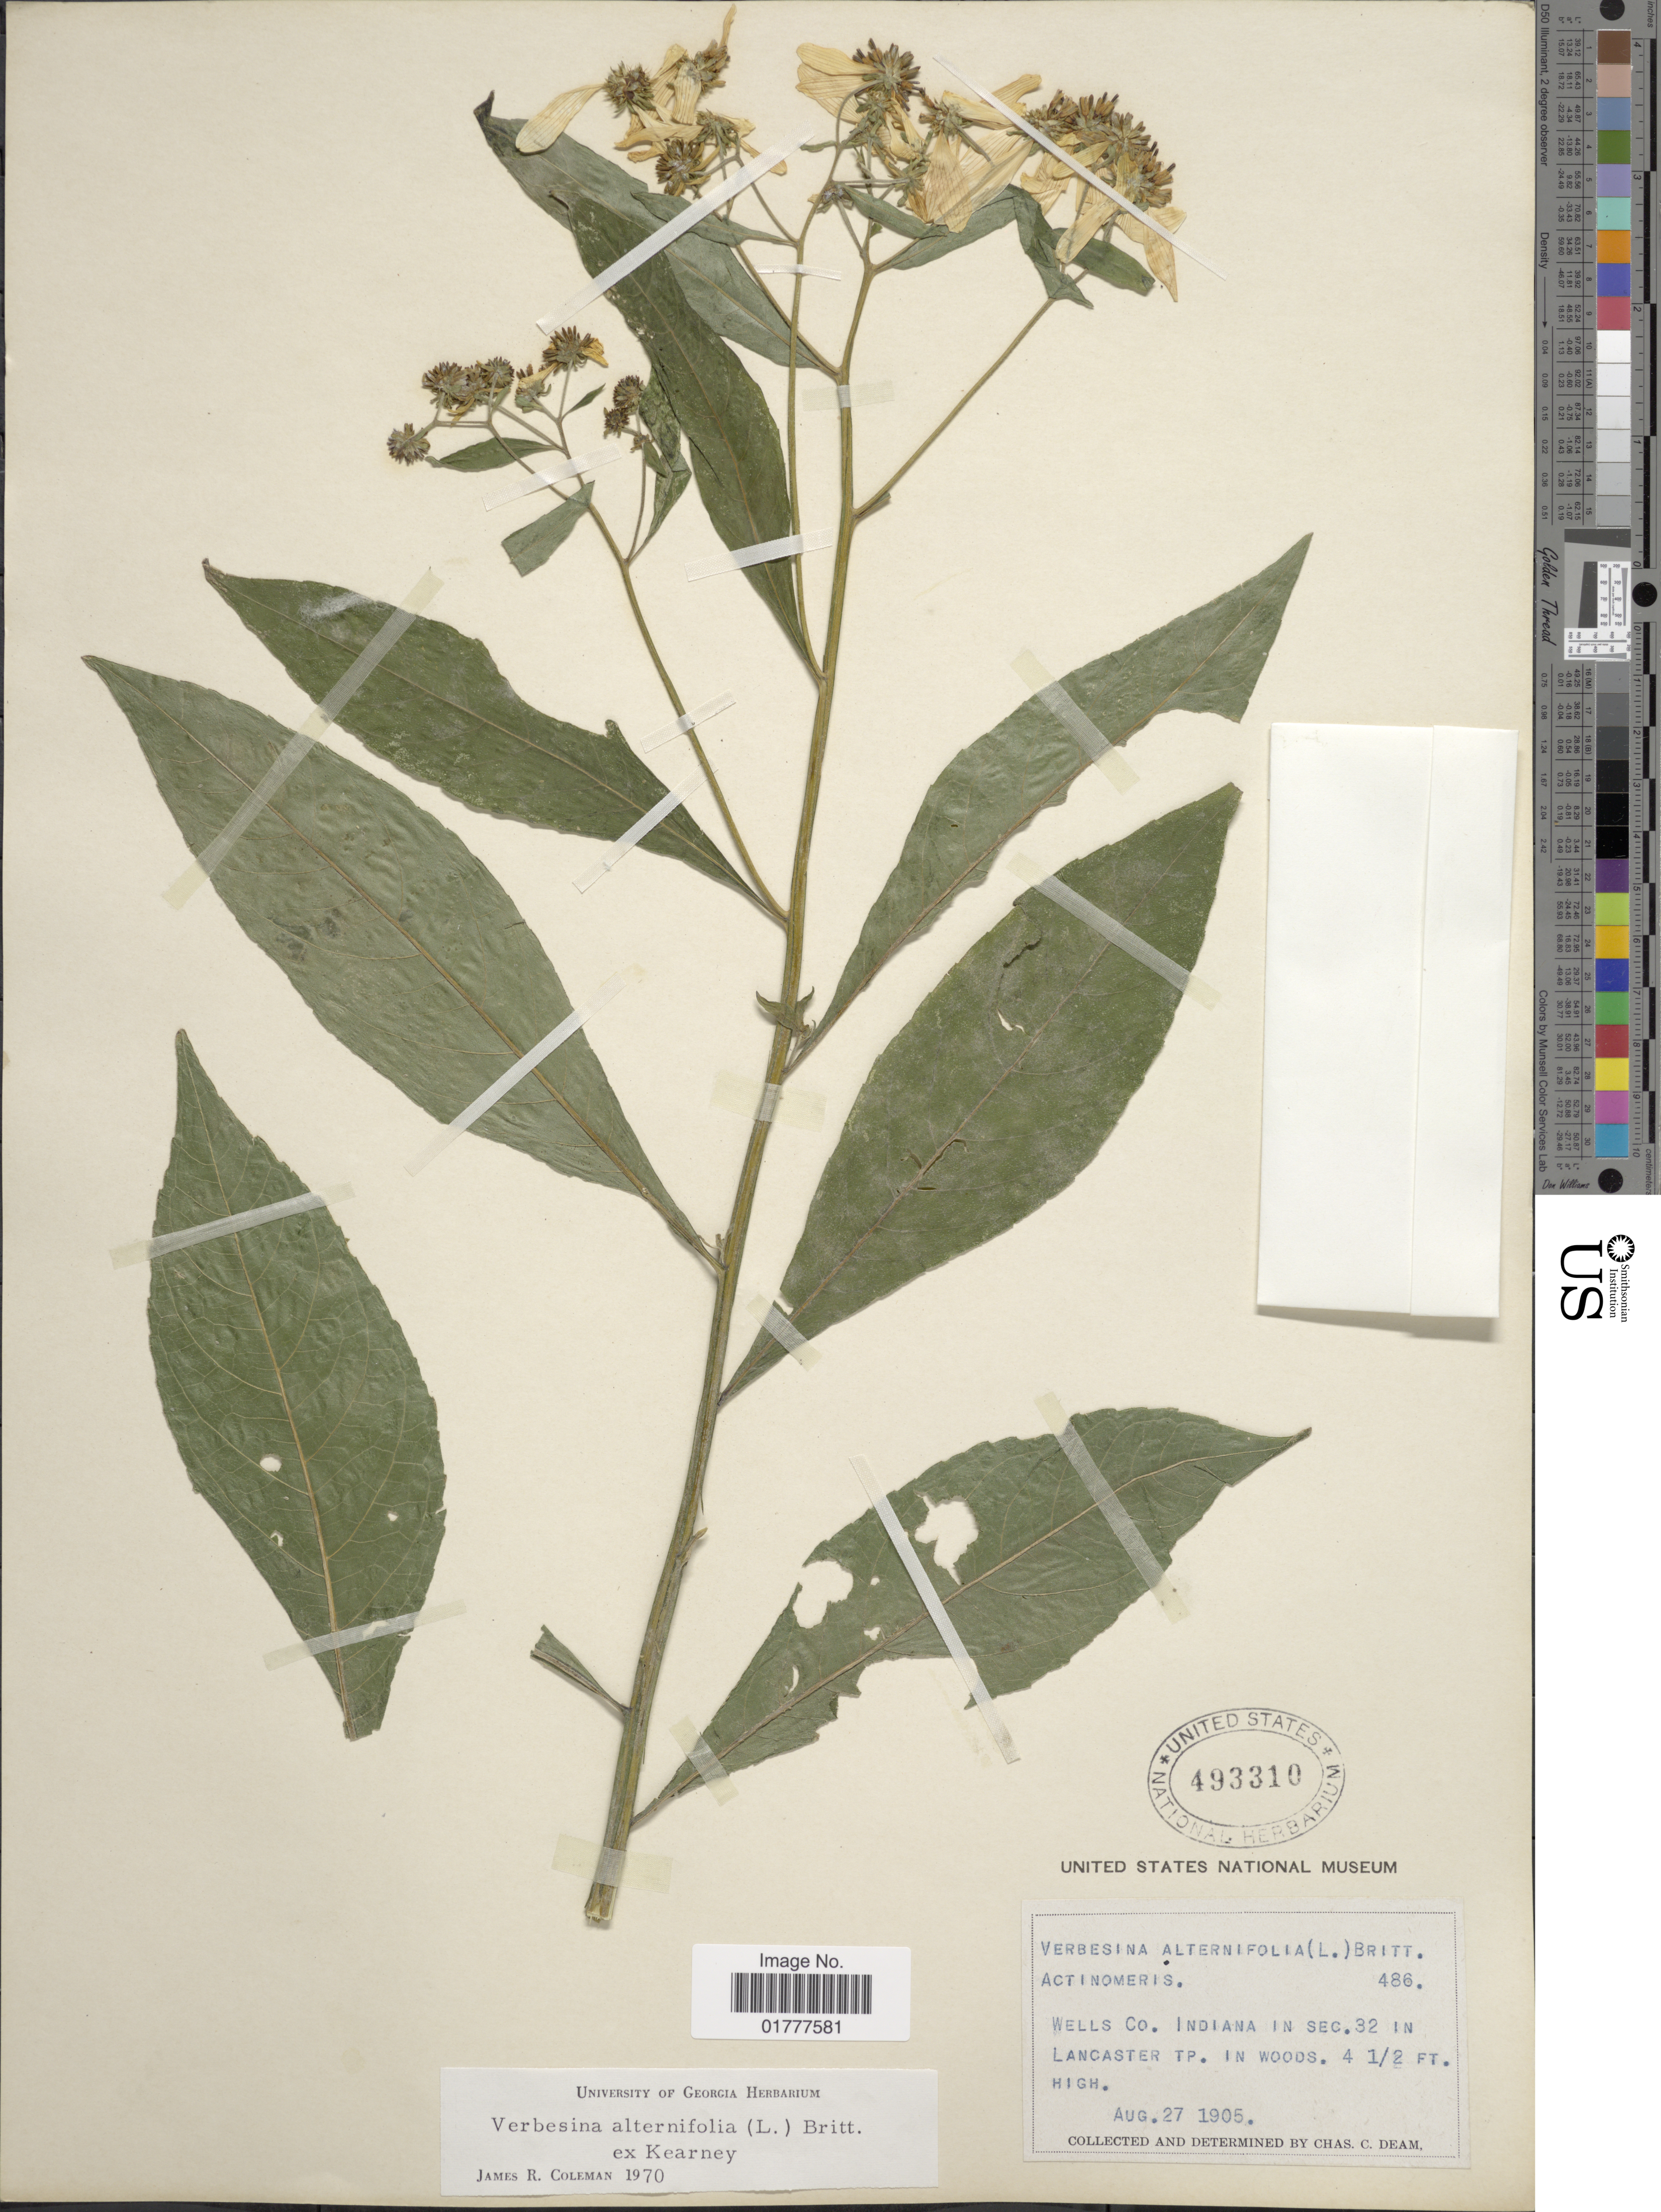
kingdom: Plantae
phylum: Tracheophyta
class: Magnoliopsida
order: Asterales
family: Asteraceae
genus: Actinomeris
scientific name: Actinomeris alternifolia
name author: (L.) DC.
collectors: C. C. Deam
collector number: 486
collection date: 1905-08-27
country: United States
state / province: Indiana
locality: Wells Co. Indiana. in sec. 32 in Lancaster Tp.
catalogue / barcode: US 493310